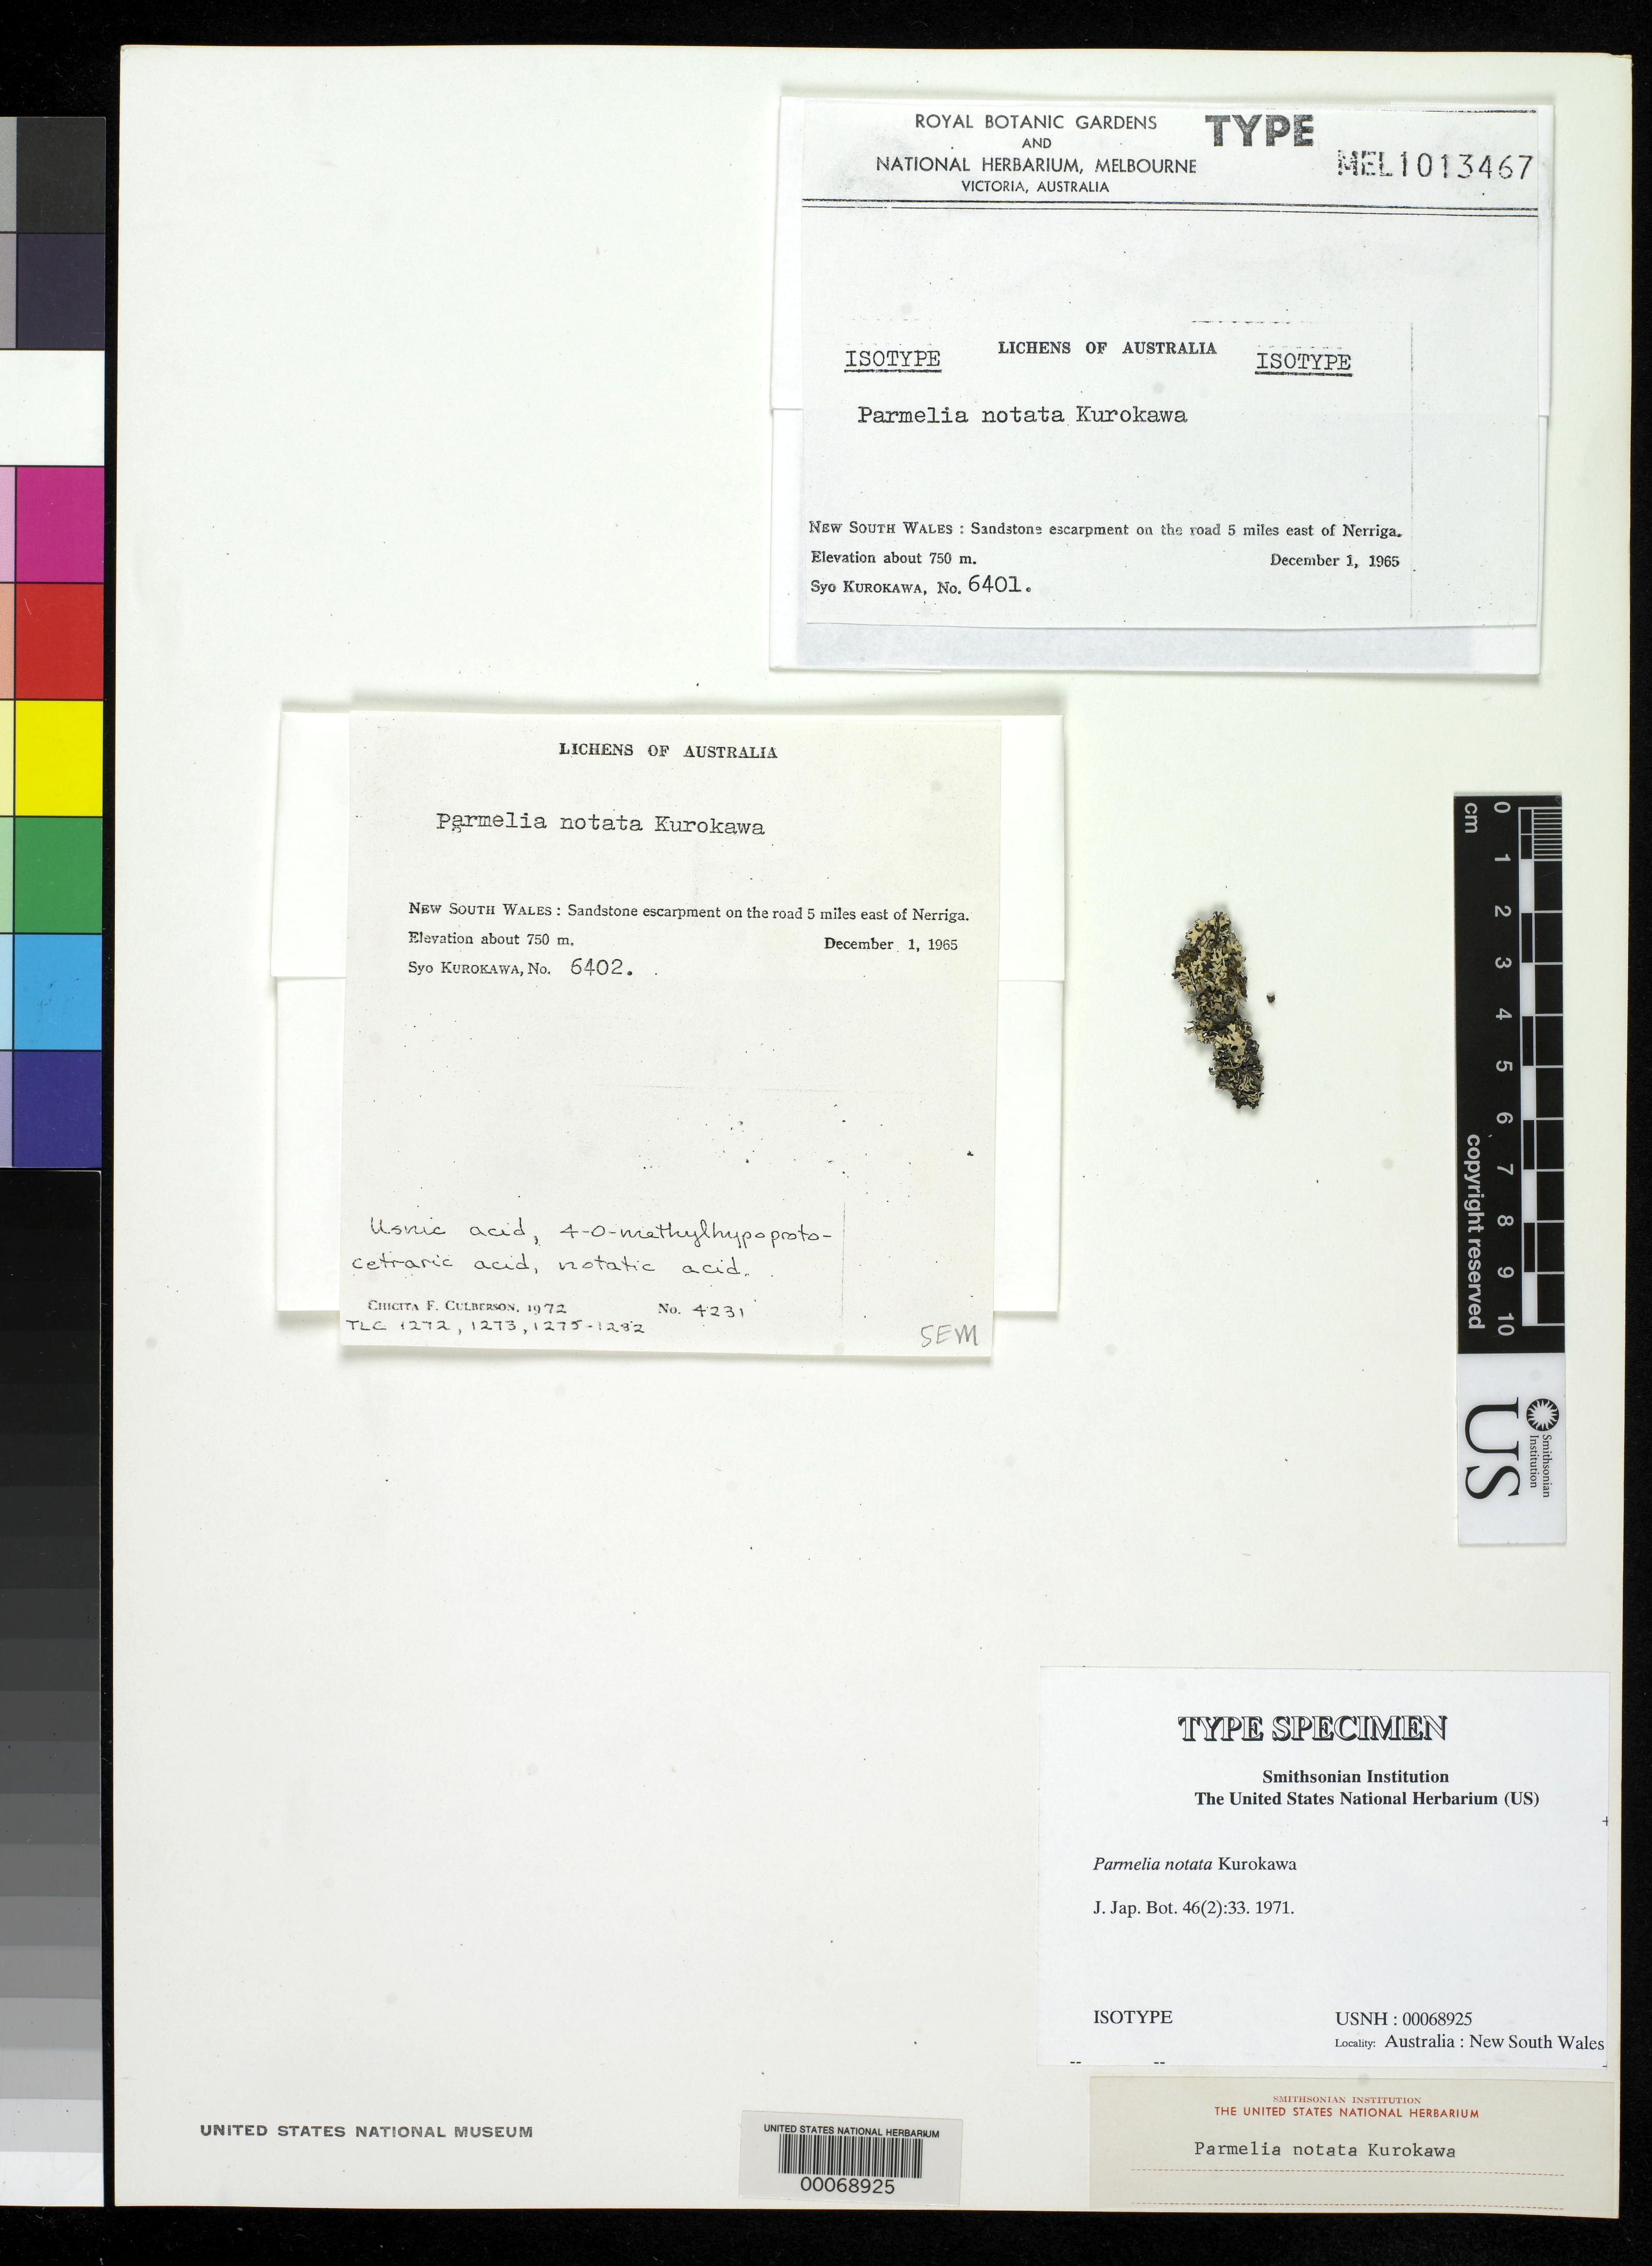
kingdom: Fungi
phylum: Ascomycota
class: Lecanoromycetes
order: Lecanorales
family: Parmeliaceae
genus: Parmelia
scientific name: Parmelia notata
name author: Kurok.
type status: Isotype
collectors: S. Kurokawa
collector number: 6401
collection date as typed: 01 Dec 1965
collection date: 1965-12-01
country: Australia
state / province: New South Wales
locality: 5 mi E of Nerriga.